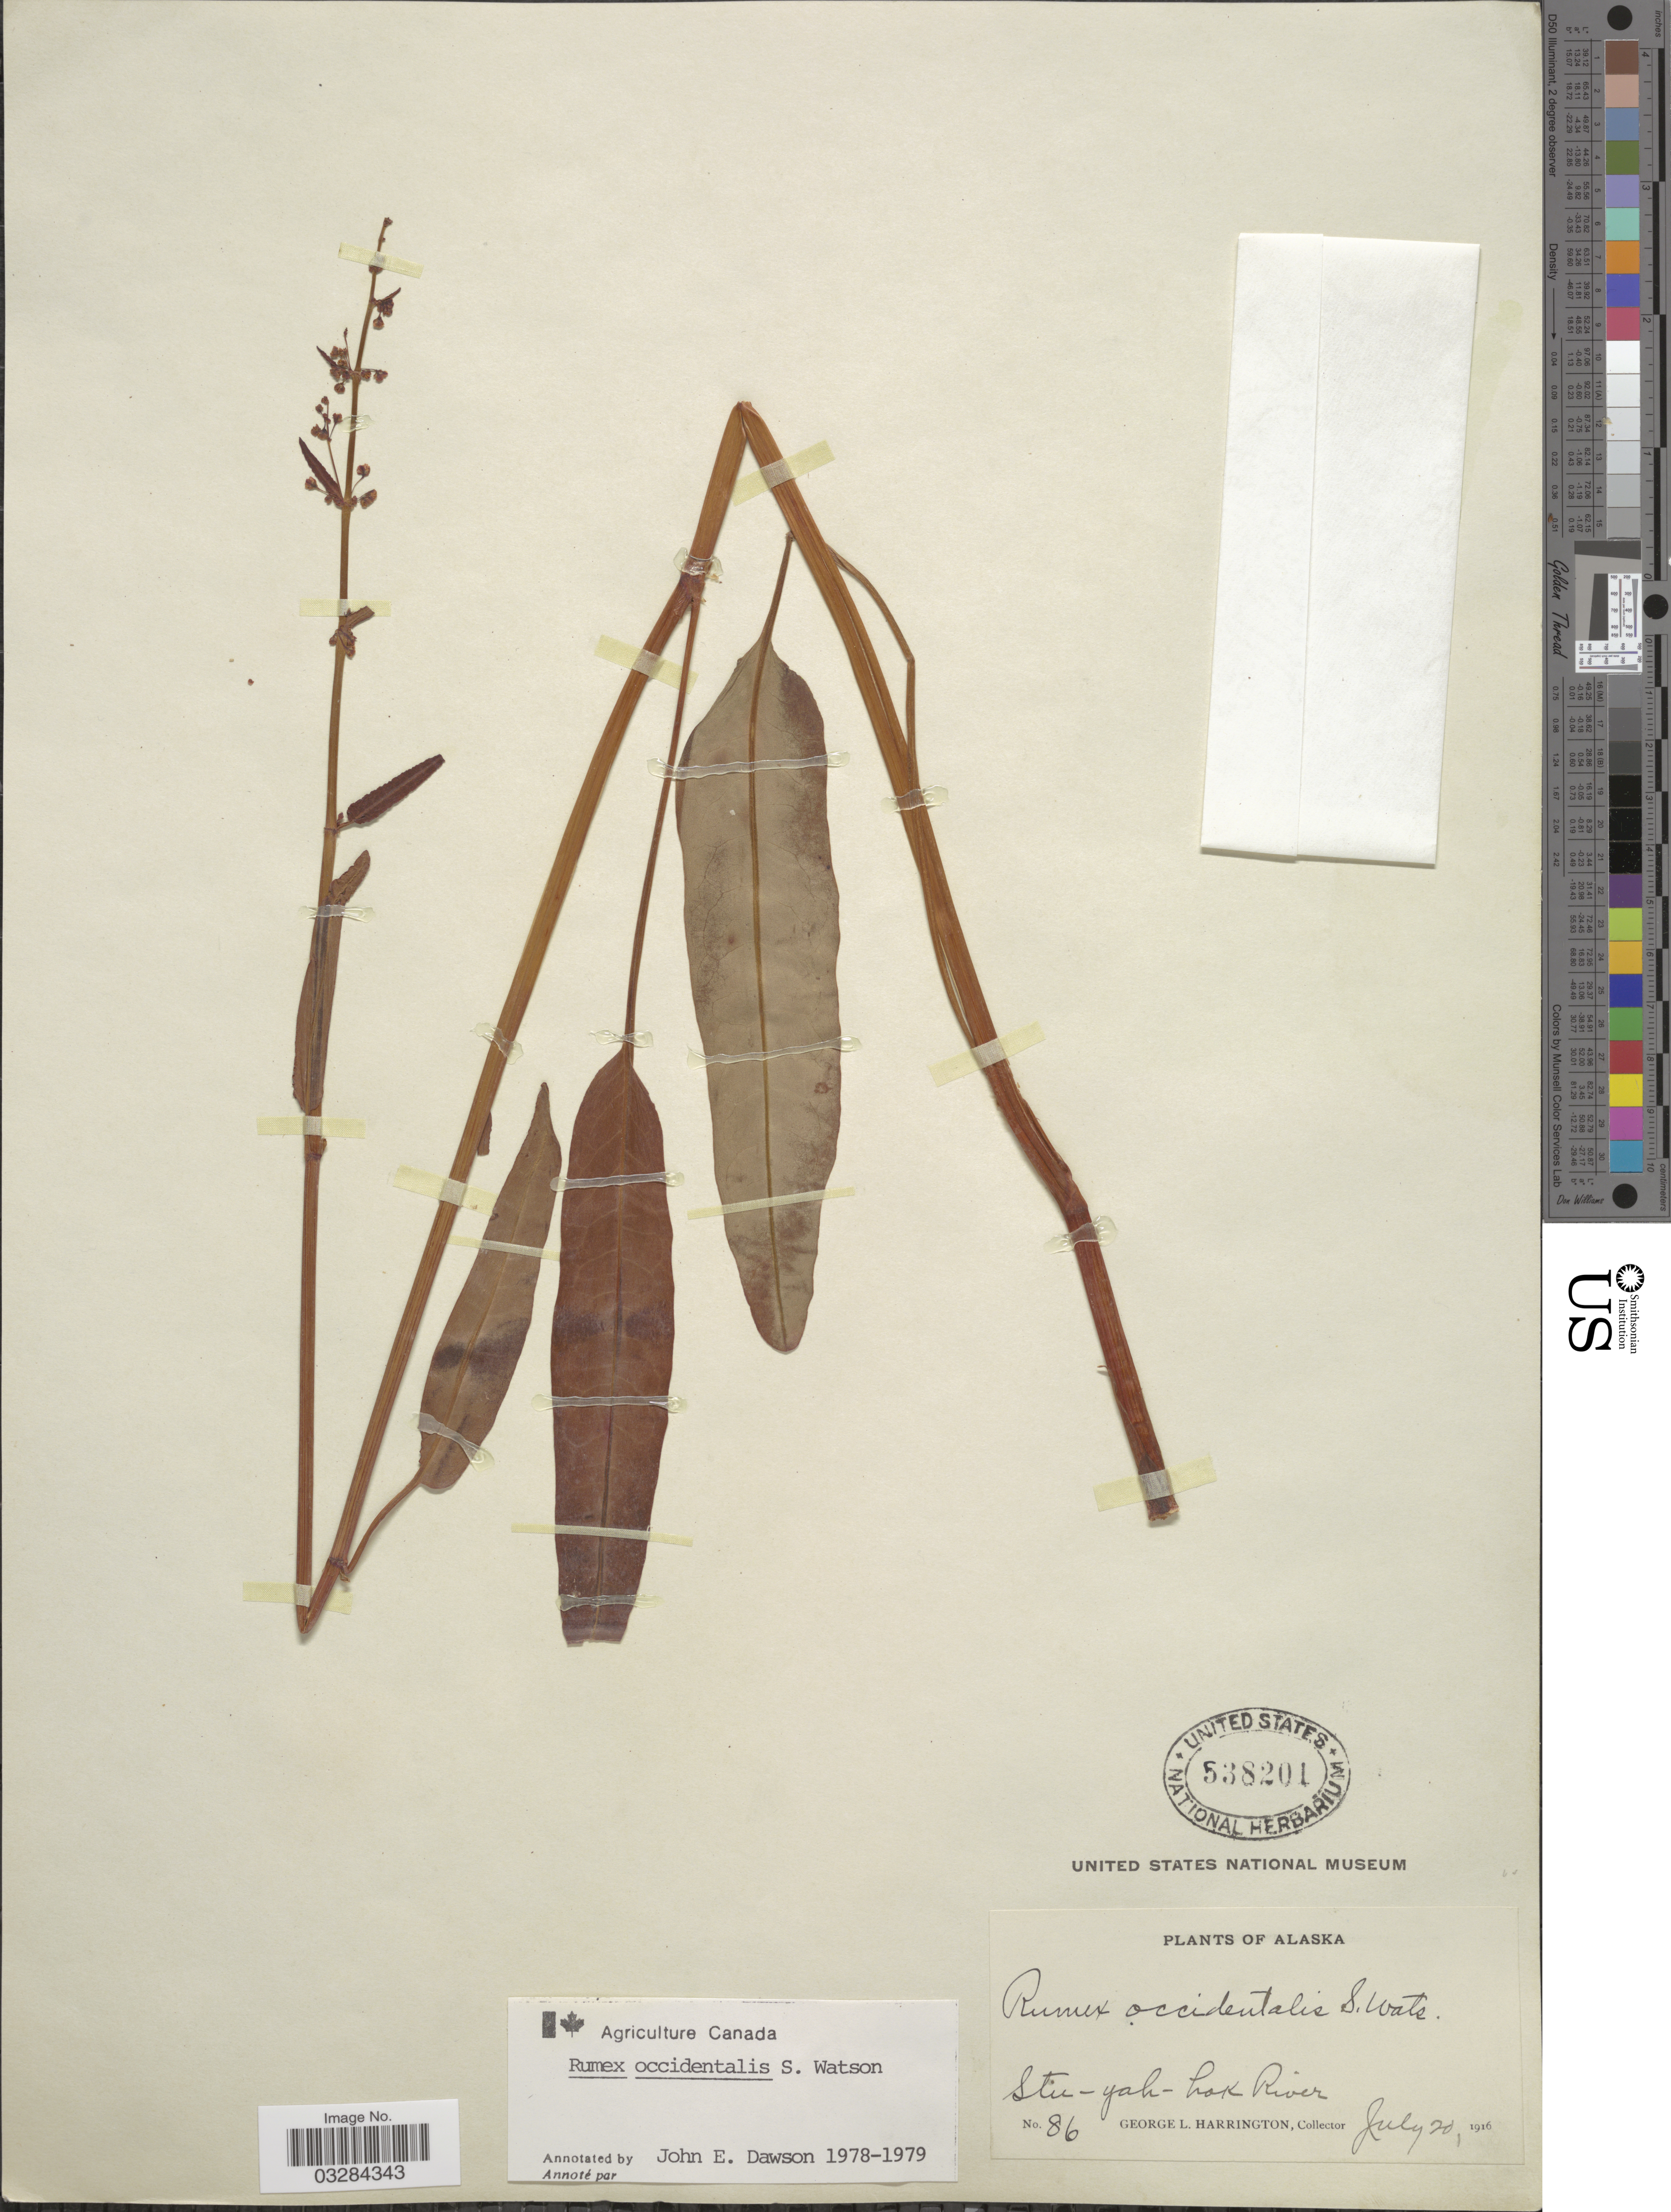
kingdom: Plantae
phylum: Tracheophyta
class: Magnoliopsida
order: Caryophyllales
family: Polygonaceae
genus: Rumex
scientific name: Rumex occidentalis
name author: S. Watson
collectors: G. Harrington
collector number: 86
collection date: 1916-07-20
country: United States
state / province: Alaska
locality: Stu-yah-Lok River.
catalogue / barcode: US 538201